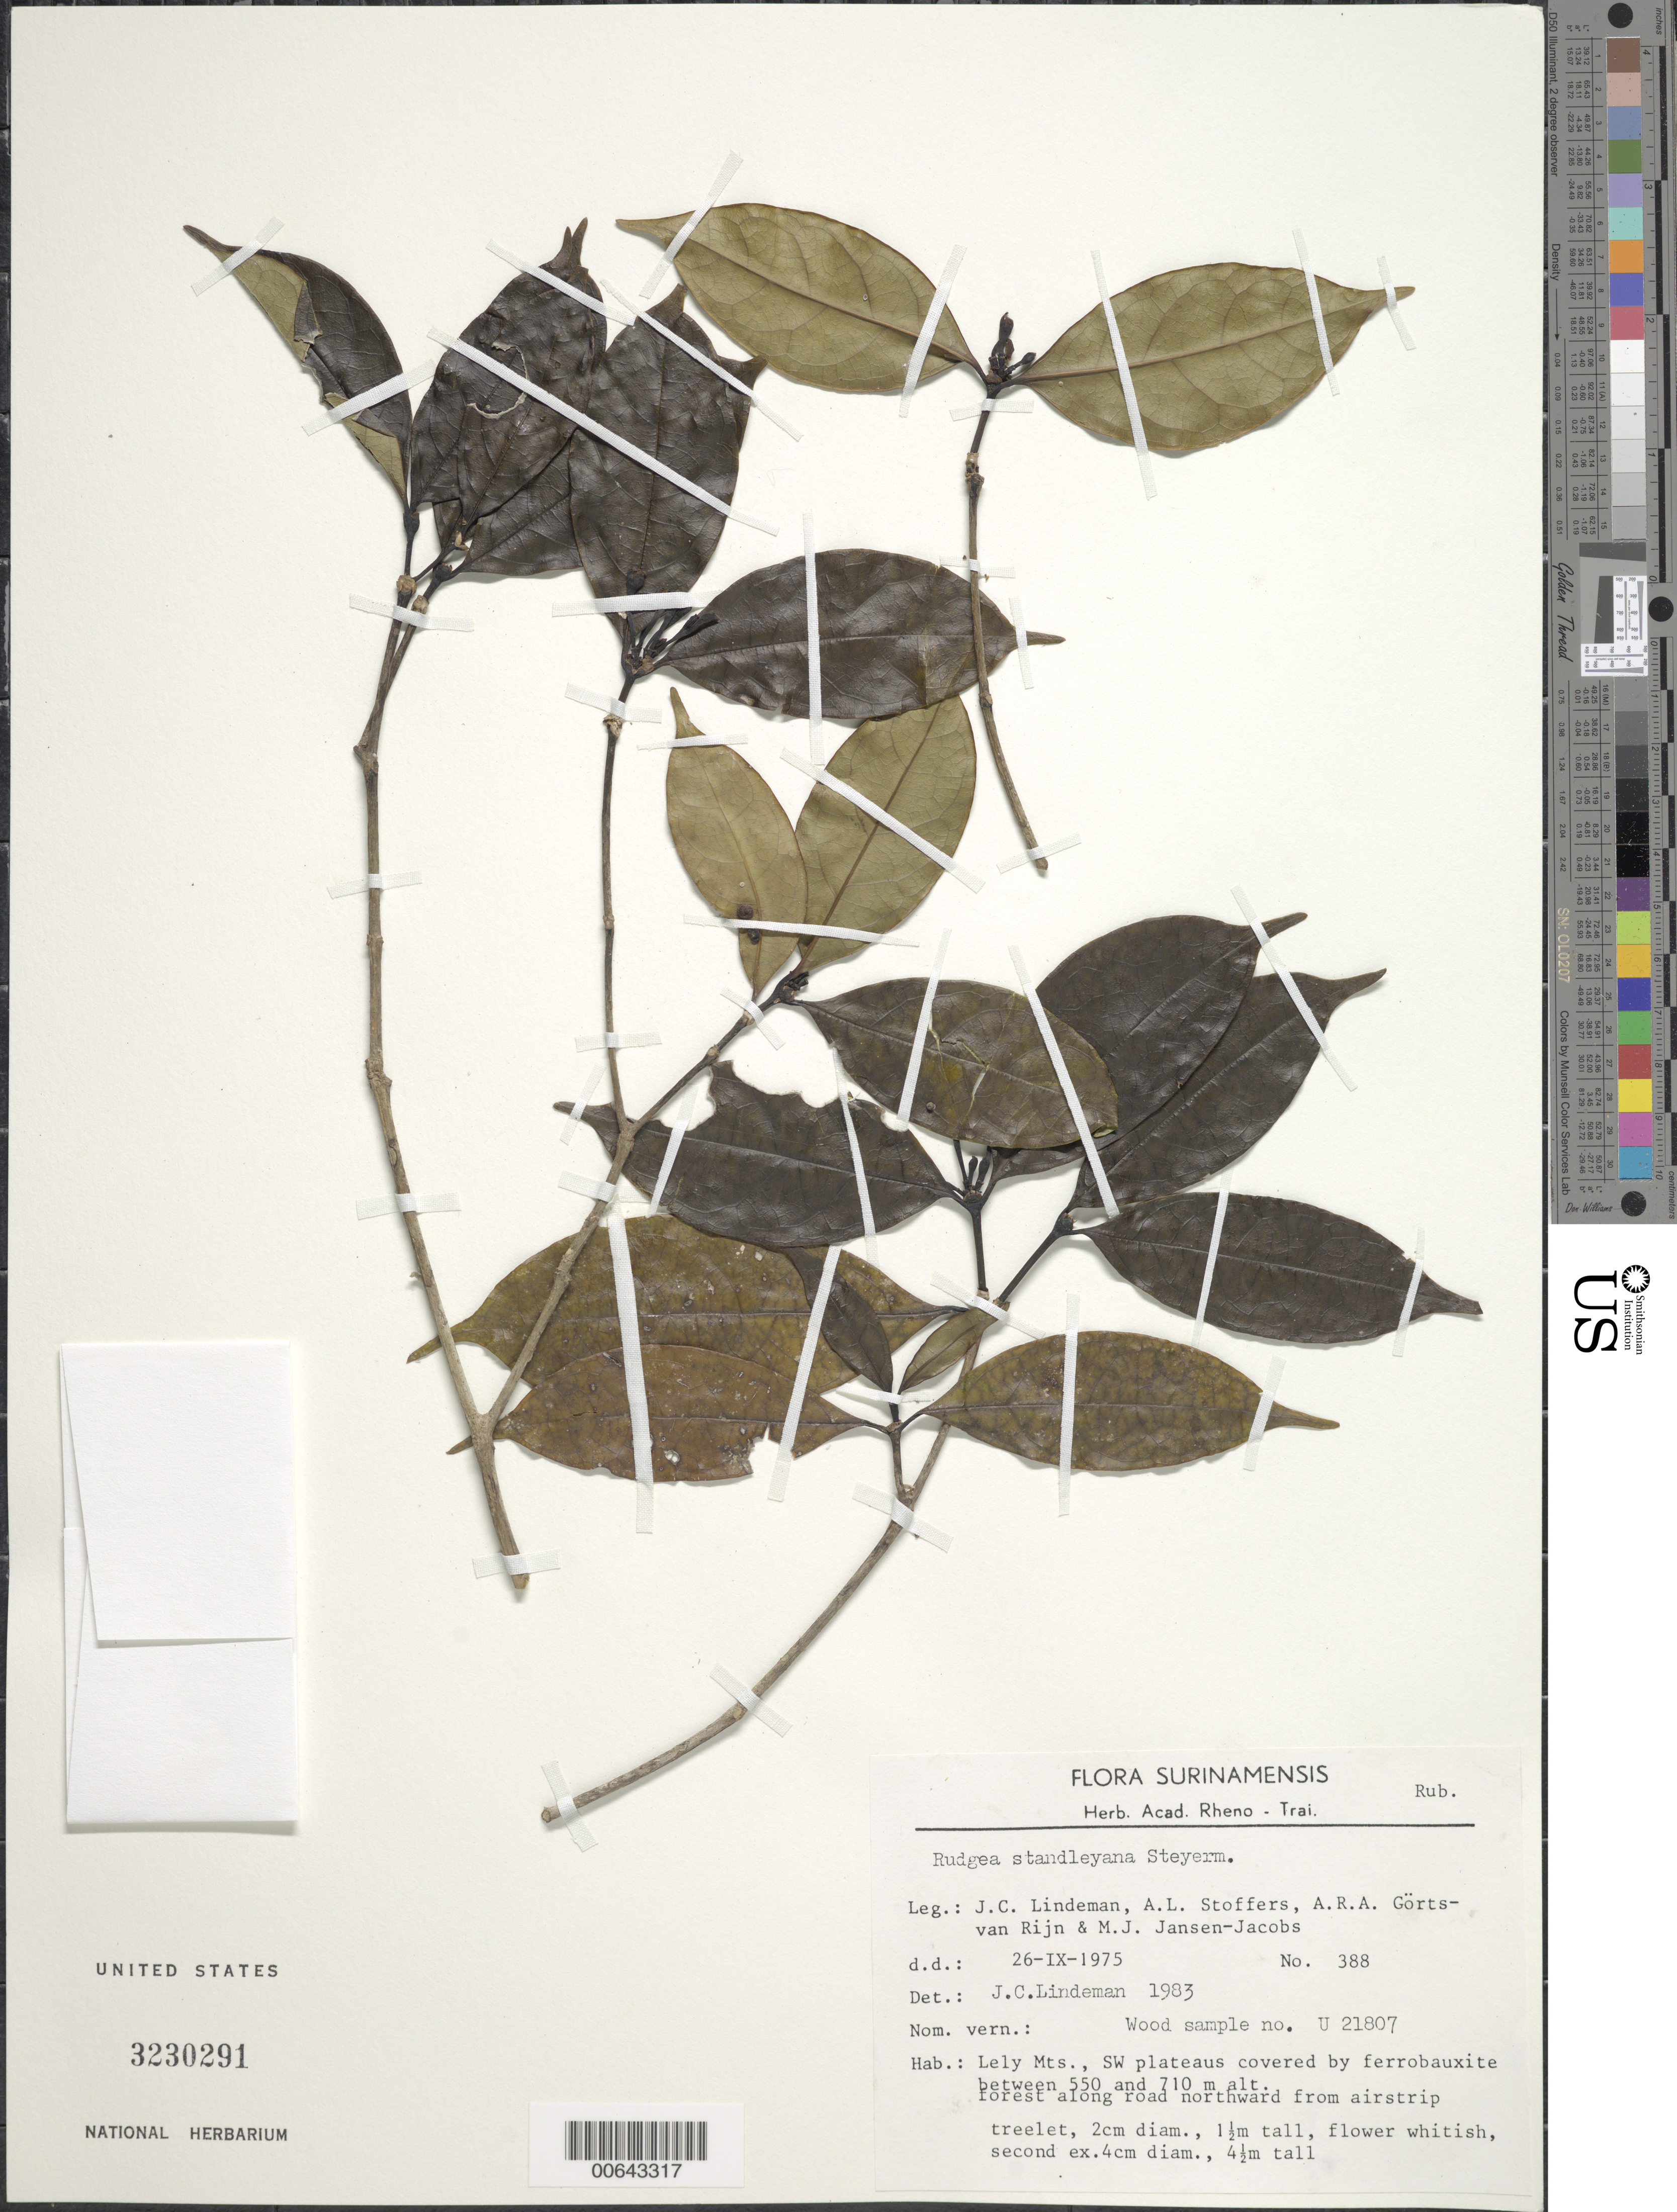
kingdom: Plantae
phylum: Tracheophyta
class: Magnoliopsida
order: Gentianales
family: Rubiaceae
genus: Rudgea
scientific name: Rudgea standleyana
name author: Steyerm.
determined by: Lindeman, J. C.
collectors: J. C. Lindeman, A. Stoffers, A. .R. A. Görts-van Rijn & M. J. Jansen-Jacobs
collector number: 75 388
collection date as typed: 26-Sep-75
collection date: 1975-09-26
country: Suriname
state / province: Marowijne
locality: Lely Mts., SW plateaus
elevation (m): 550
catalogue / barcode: US 3230291